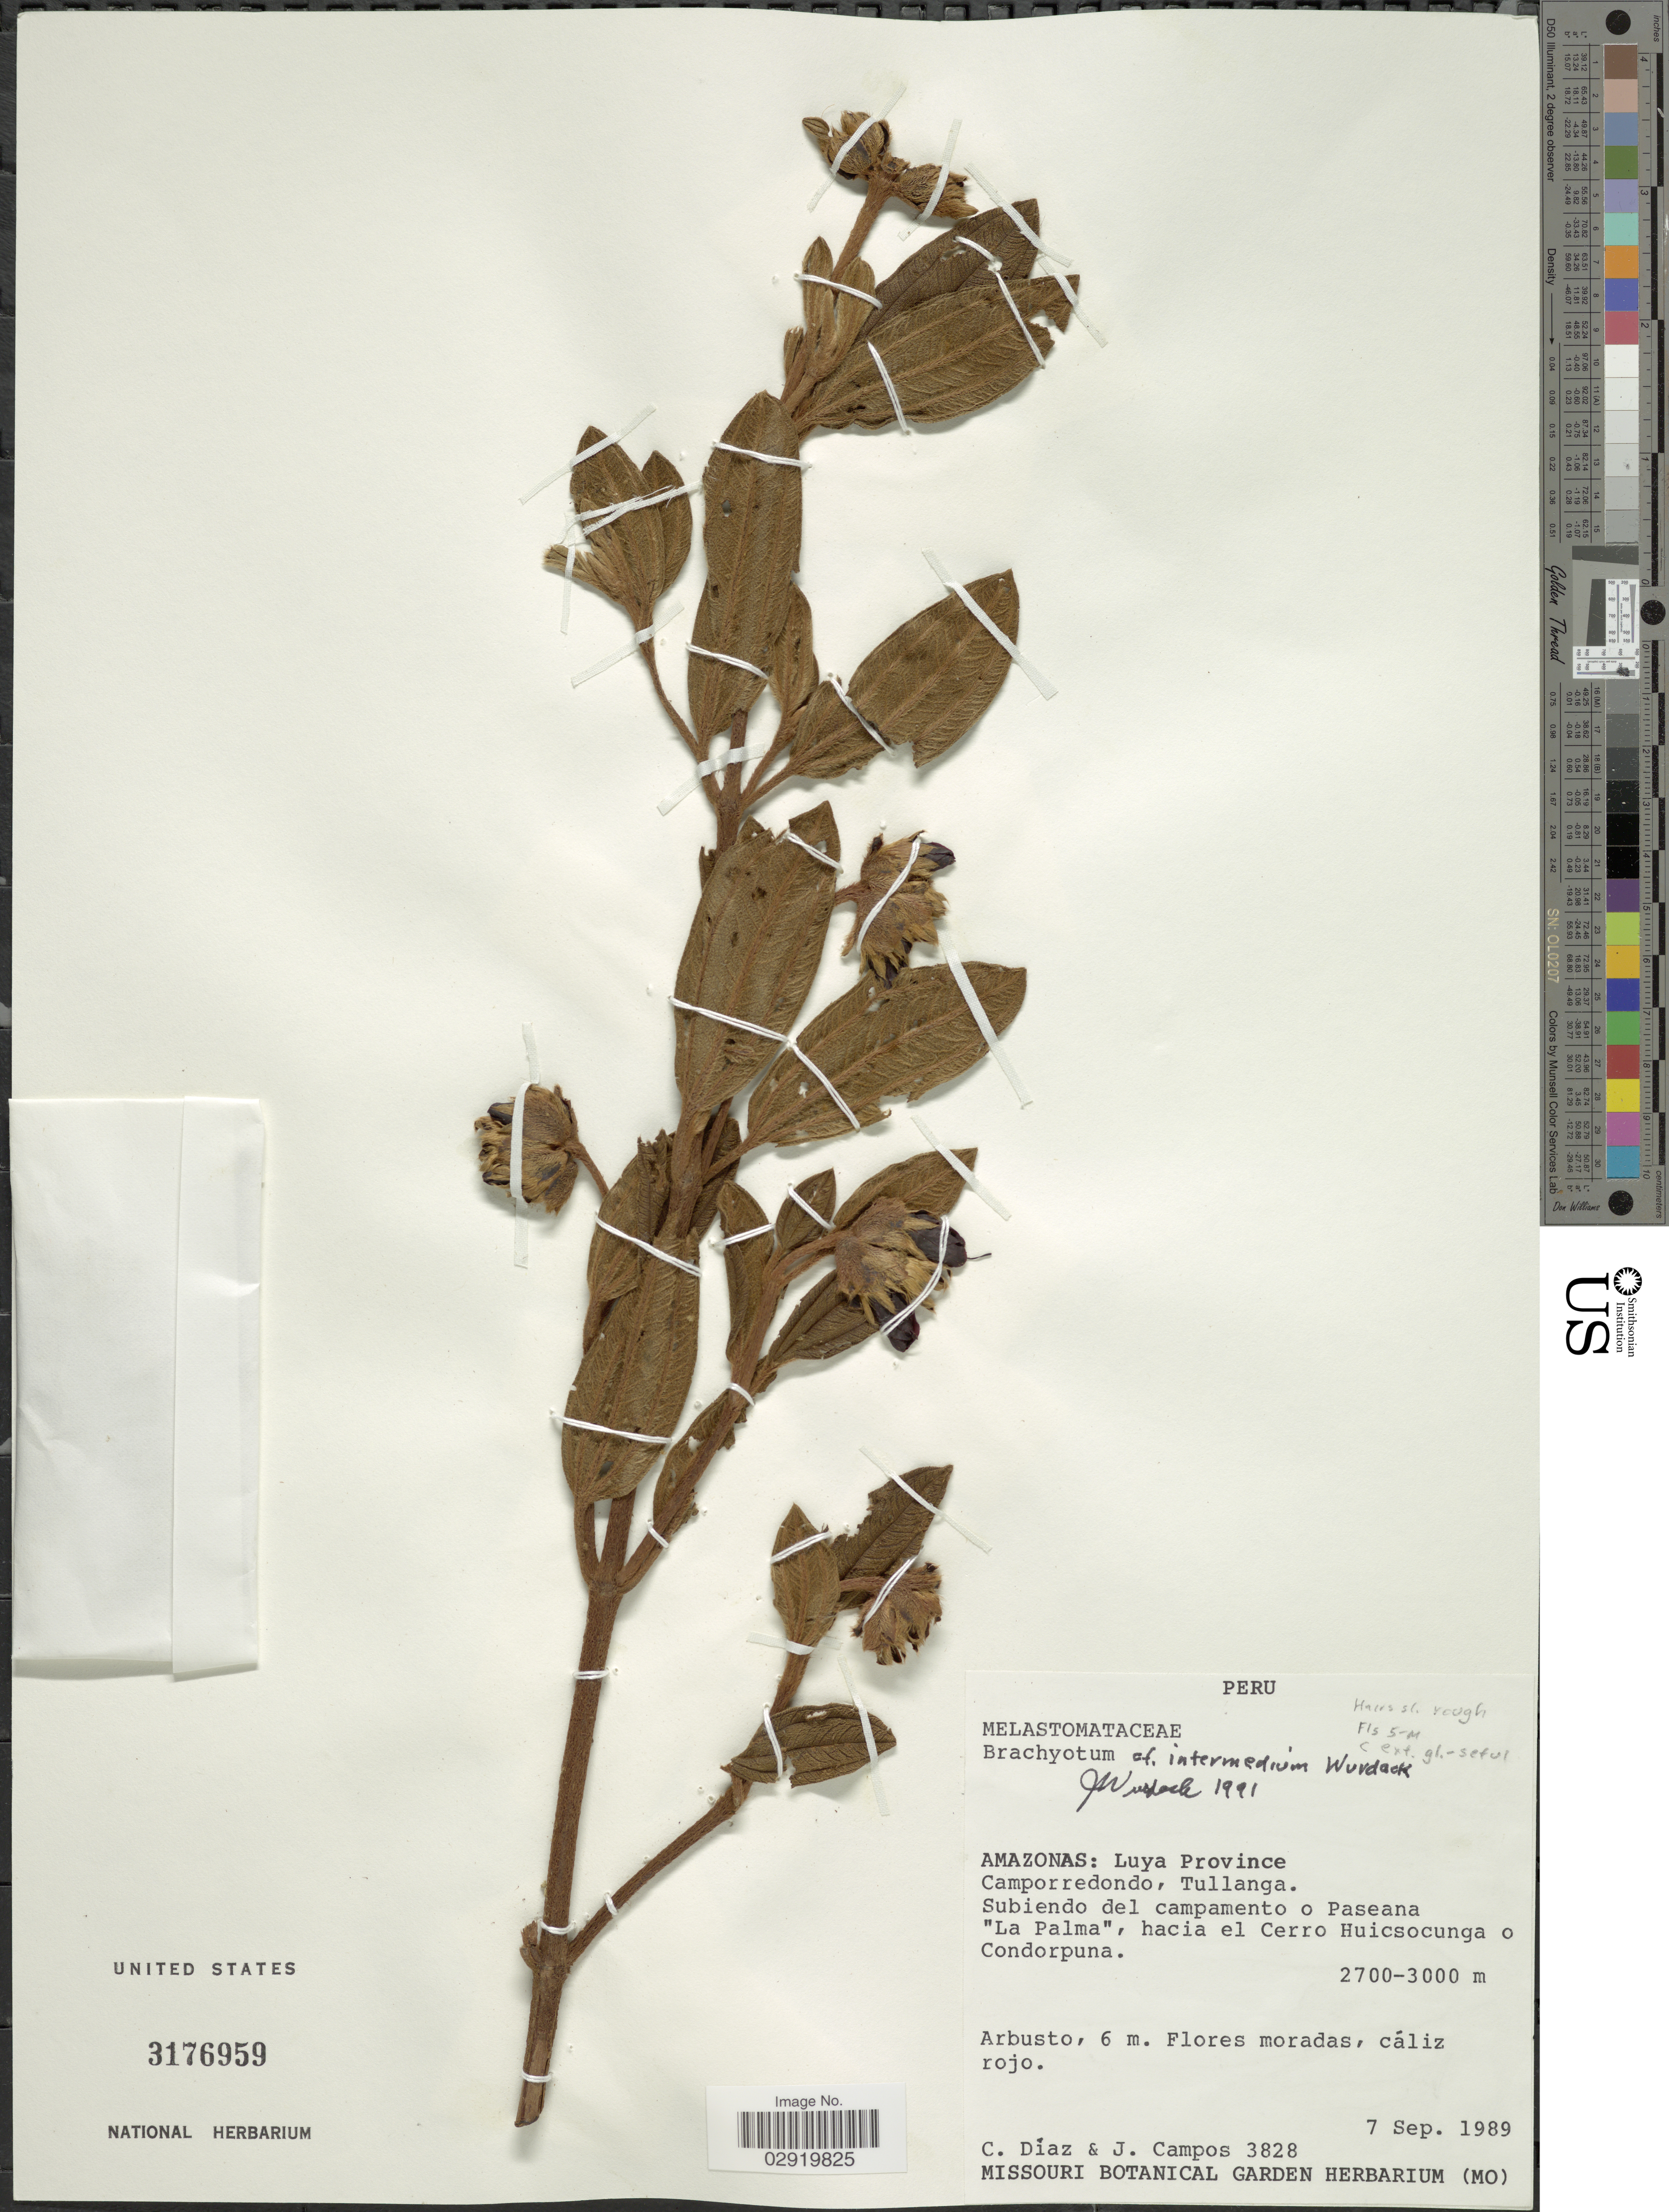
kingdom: Plantae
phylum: Tracheophyta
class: Magnoliopsida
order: Myrtales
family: Melastomataceae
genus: Brachyotum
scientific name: Brachyotum intermedium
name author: Wurdack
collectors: C. Díaz & J. Campos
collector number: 3828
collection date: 1989-09-07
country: Peru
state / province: Amazonas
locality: Luya Province. Camporredondo, Tullanga. Subiendo del campamento o Paseana "La Palma", hacia el Cerro Huicsocunga o Condorpuna.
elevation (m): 2700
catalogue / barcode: US 3176959